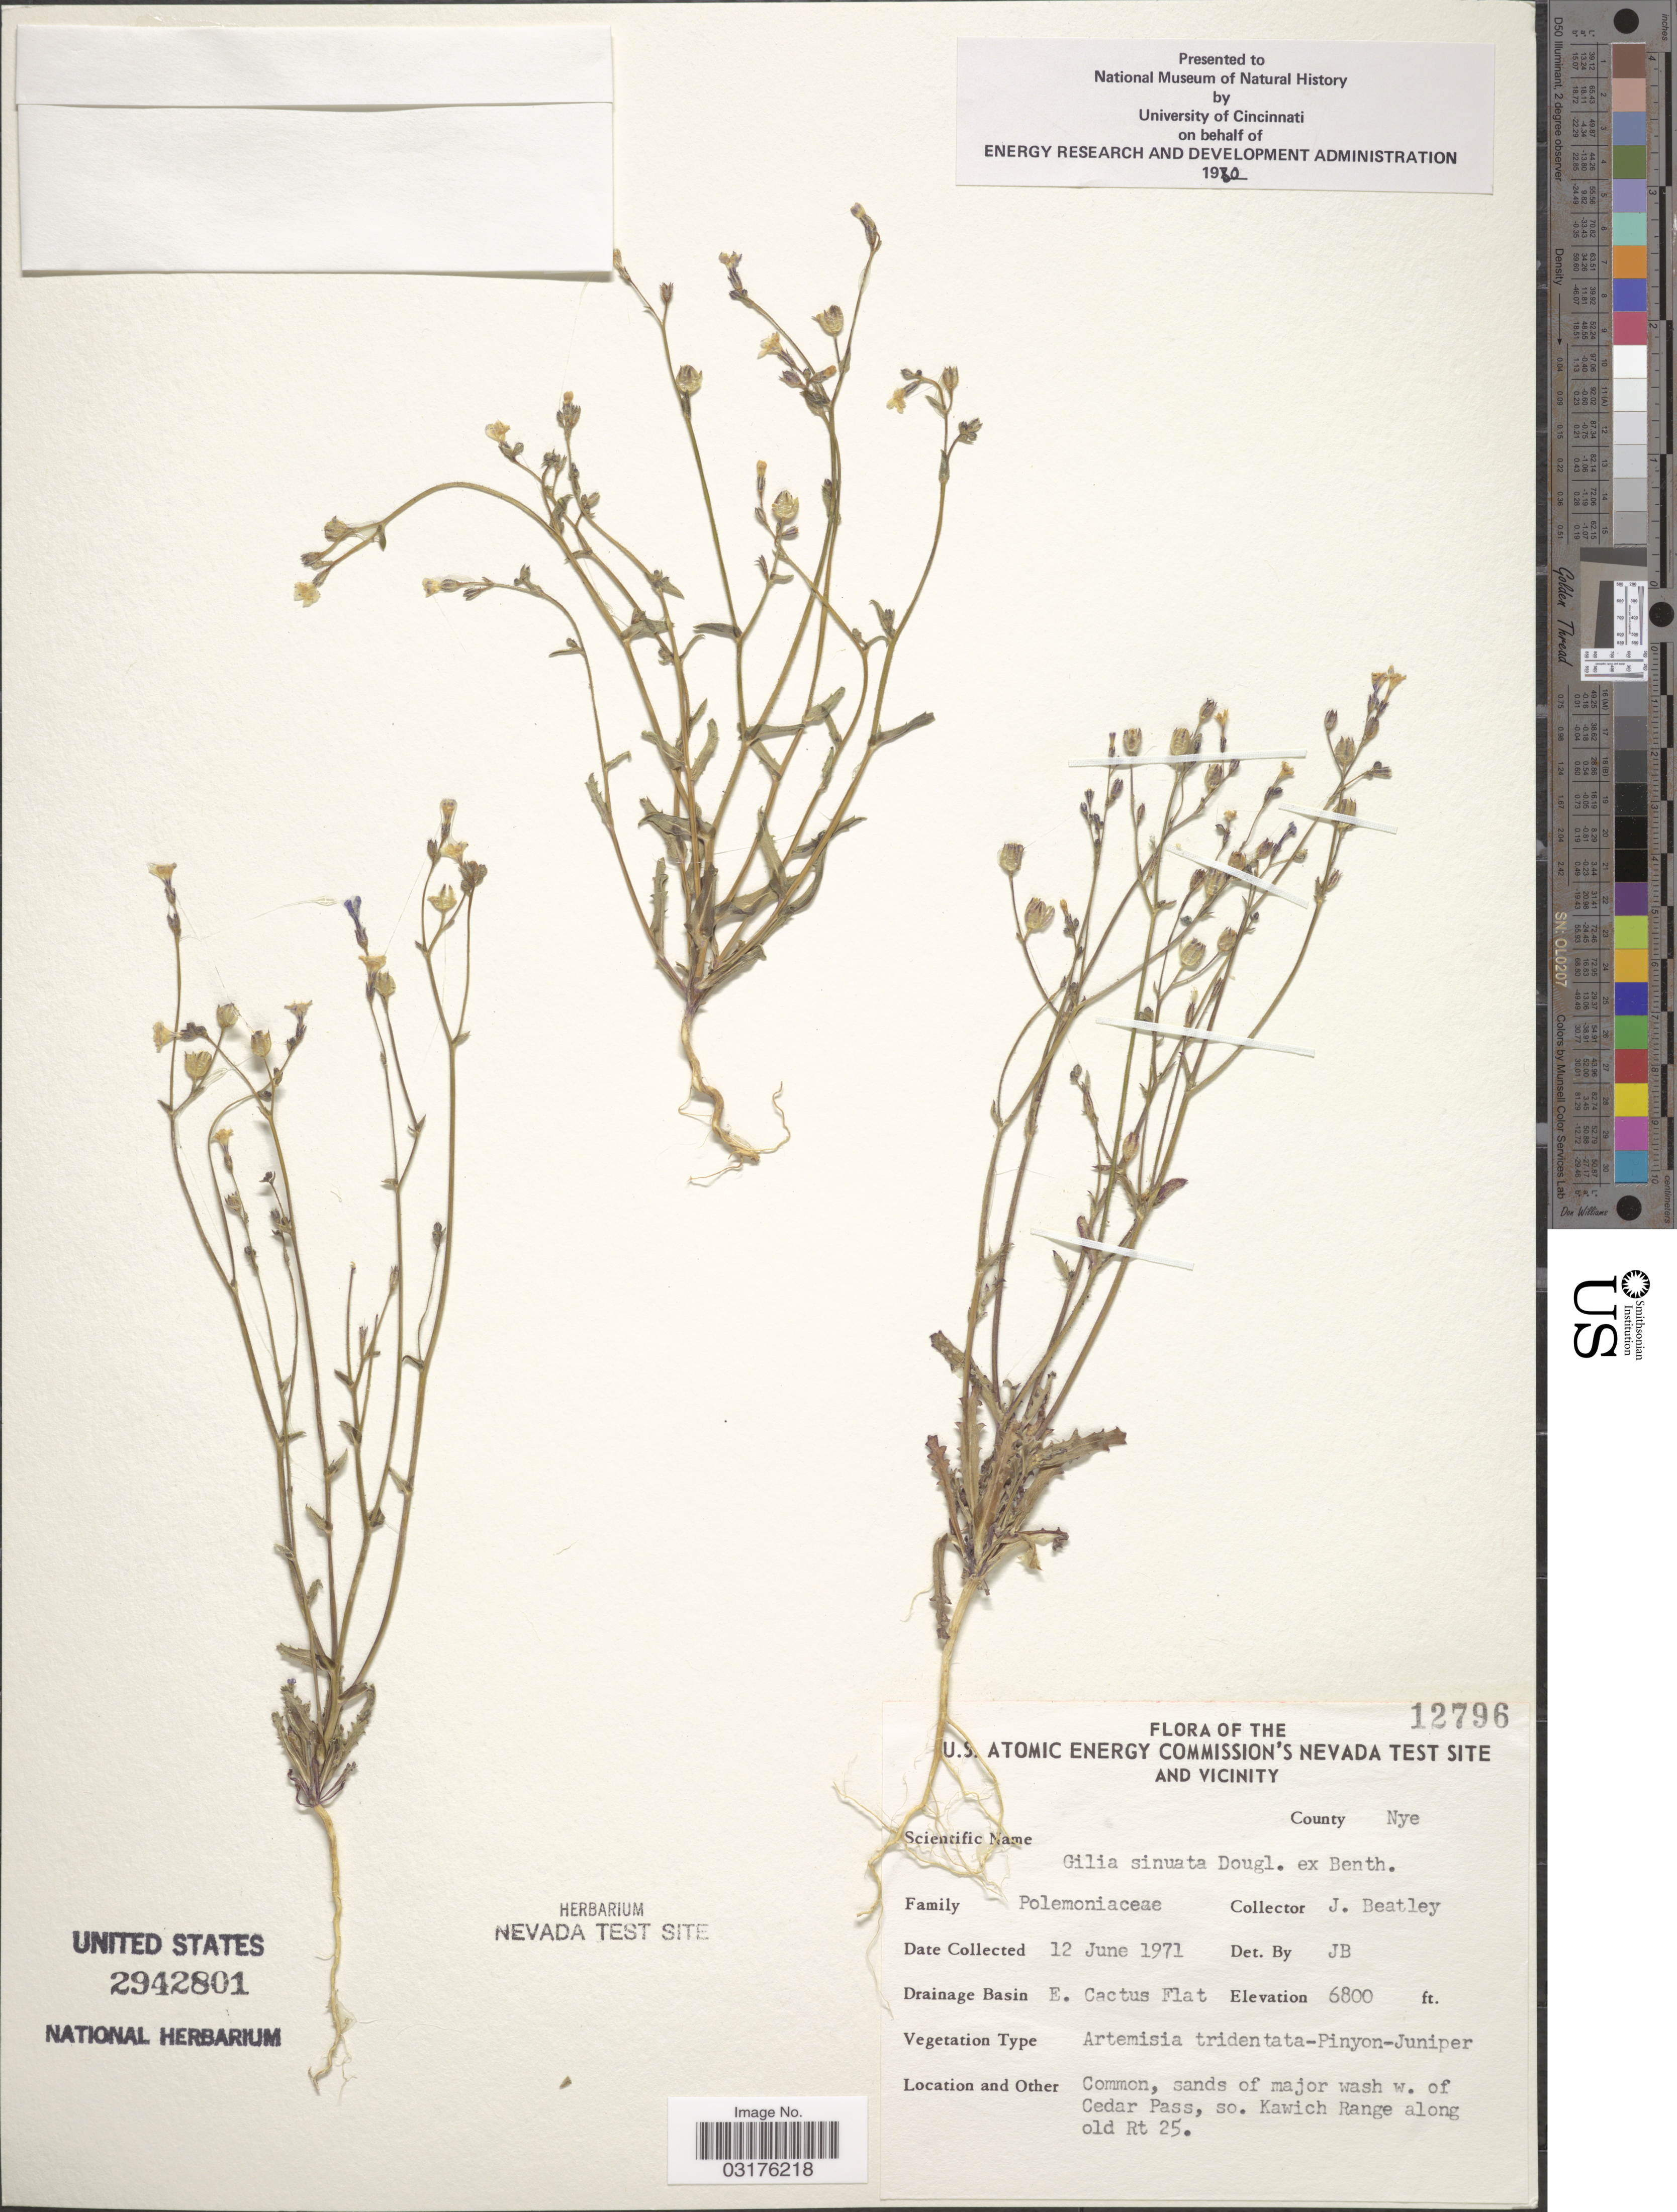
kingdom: Plantae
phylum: Tracheophyta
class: Magnoliopsida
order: Ericales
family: Polemoniaceae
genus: Gilia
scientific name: Gilia sinuata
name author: Douglas ex Benth.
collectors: J. C. Beatley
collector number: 12796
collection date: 1971-06-12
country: United States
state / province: Nevada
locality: The U.S. Atomic Energy Commission's Nevada Test Site And Vicinity, County Nye, Drainage Basin E. Cactus Flat, Common, sands of major wash w. of Cedar Pass, so. Kawich Range along old Rt 25.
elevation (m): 2073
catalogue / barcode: US 2942801